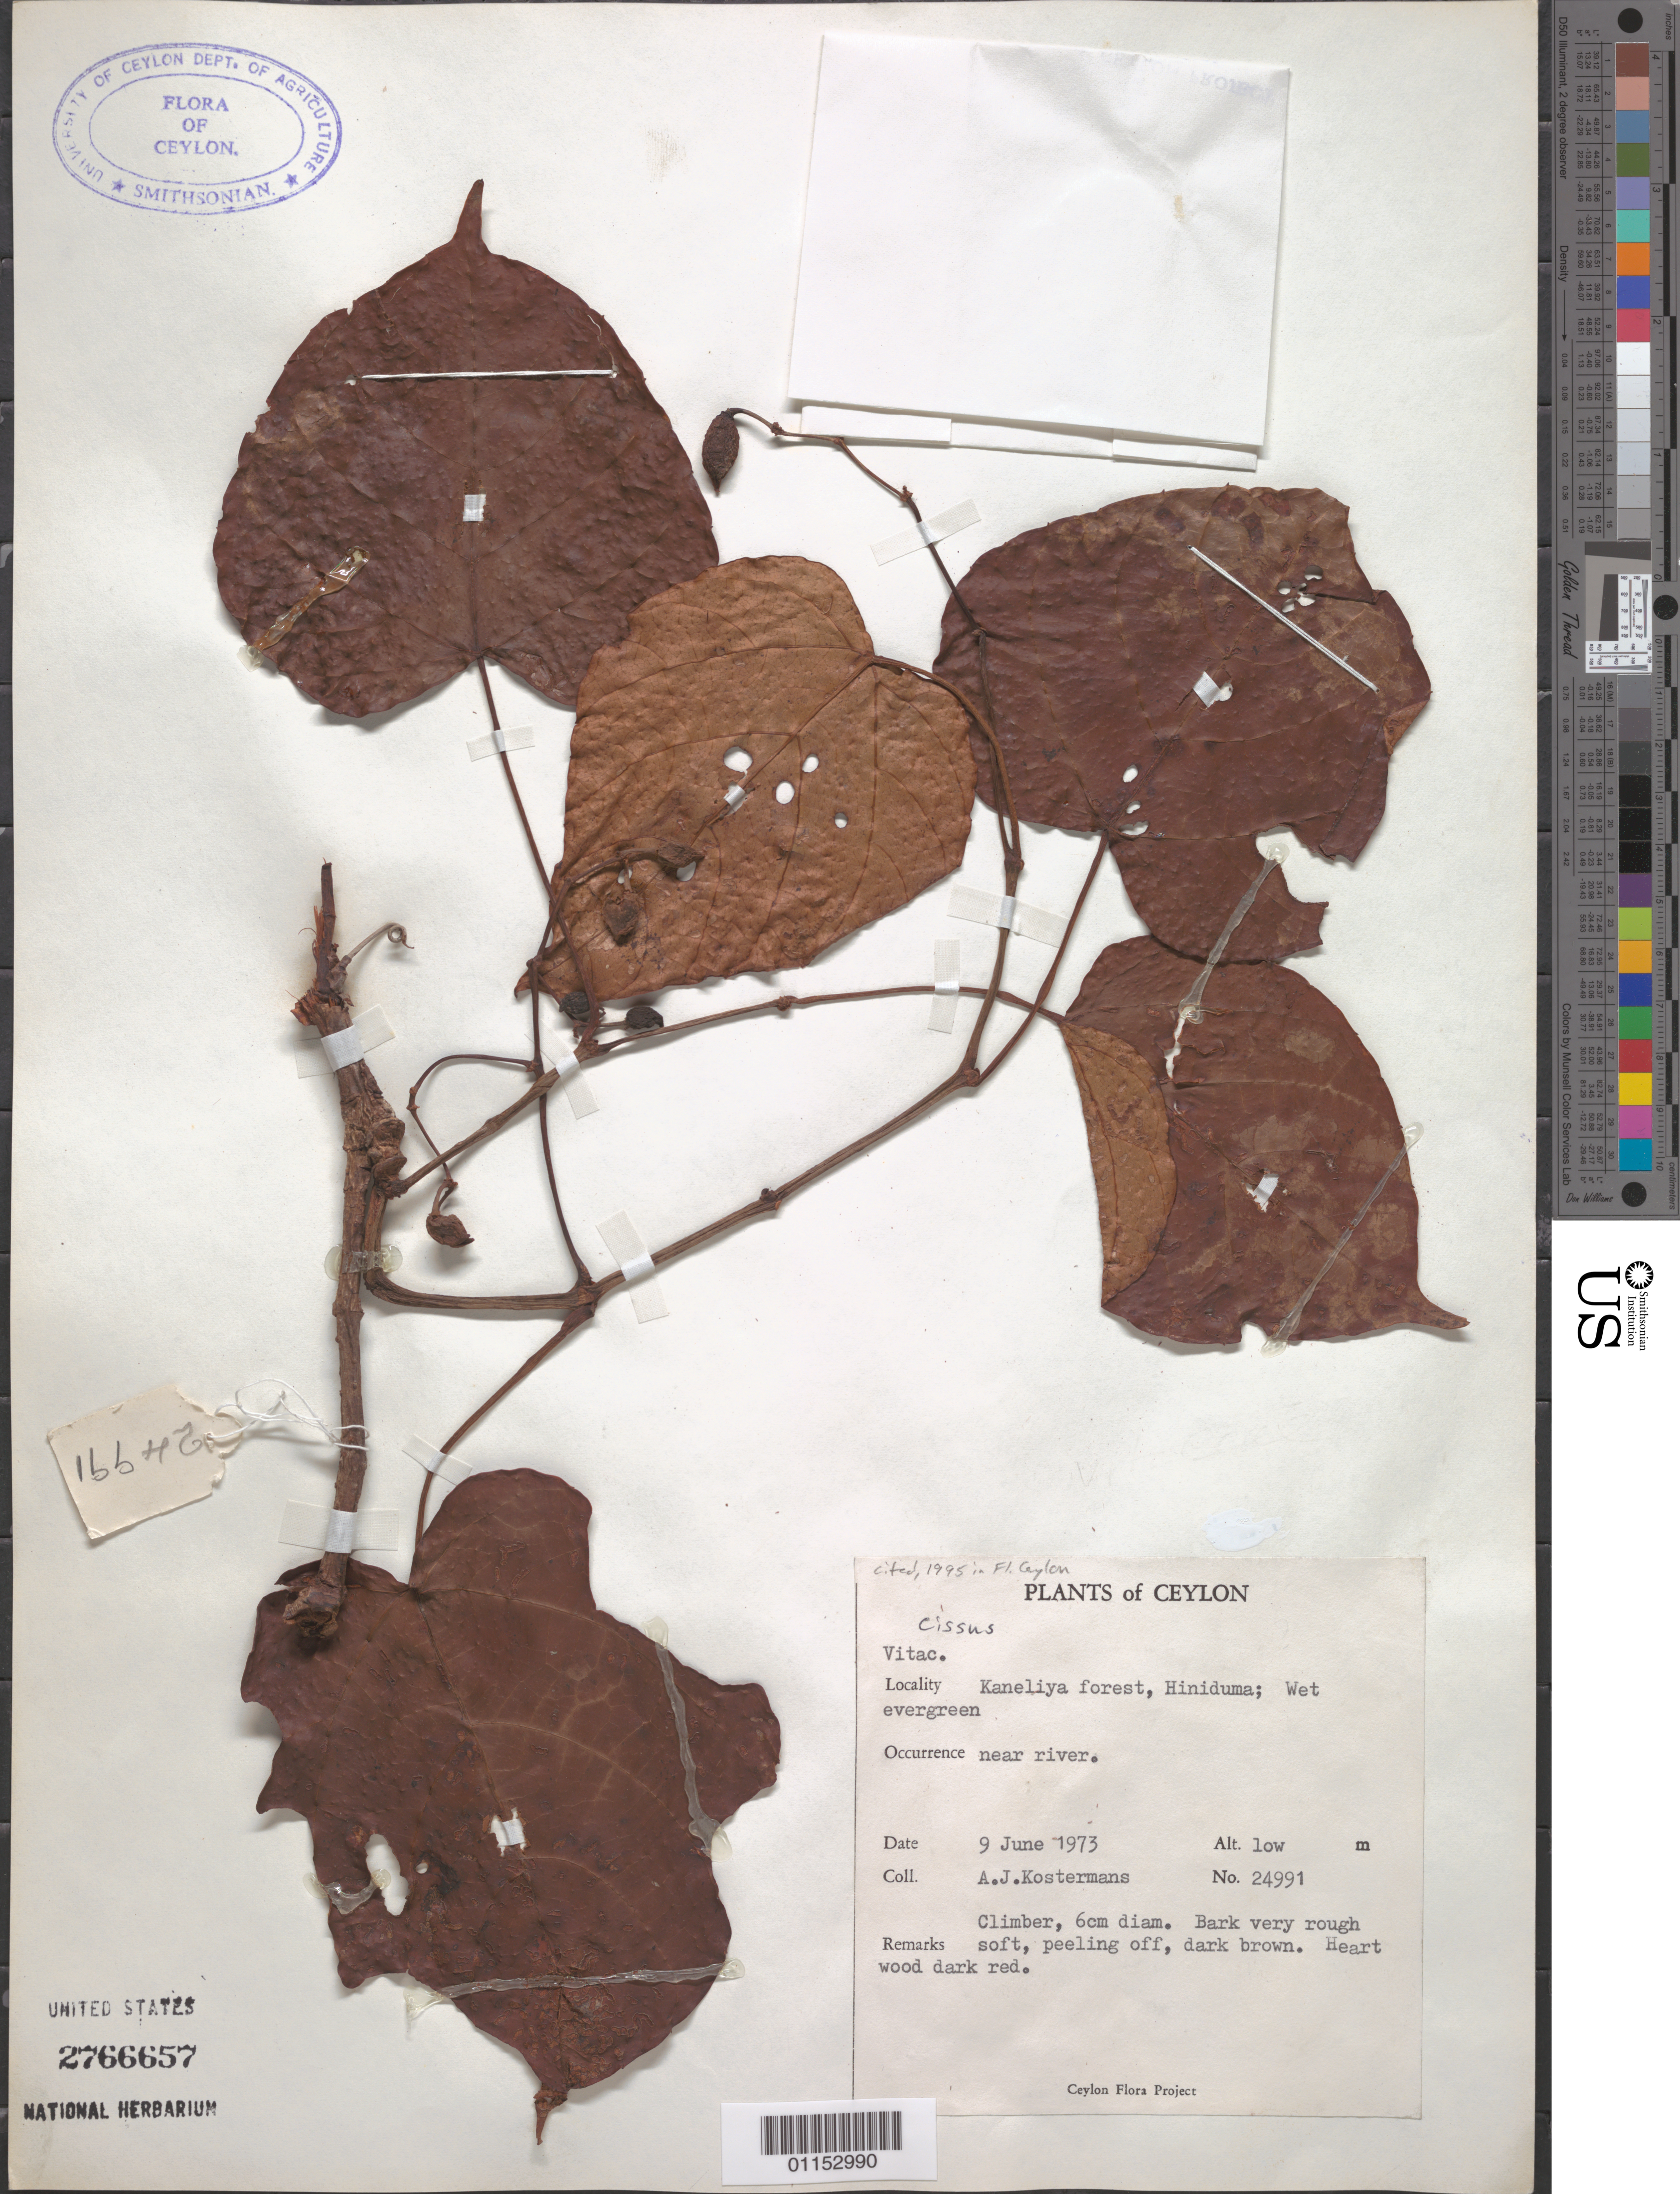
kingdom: Plantae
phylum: Tracheophyta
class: Magnoliopsida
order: Vitales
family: Vitaceae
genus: Cissus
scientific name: Cissus sp.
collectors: A. J. G. Kostermans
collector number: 24991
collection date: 1973-06-09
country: Sri Lanka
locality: Kaneliya forest, Hiniduma.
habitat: Wet evergreen forest near river. Climber.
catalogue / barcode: US 2766657